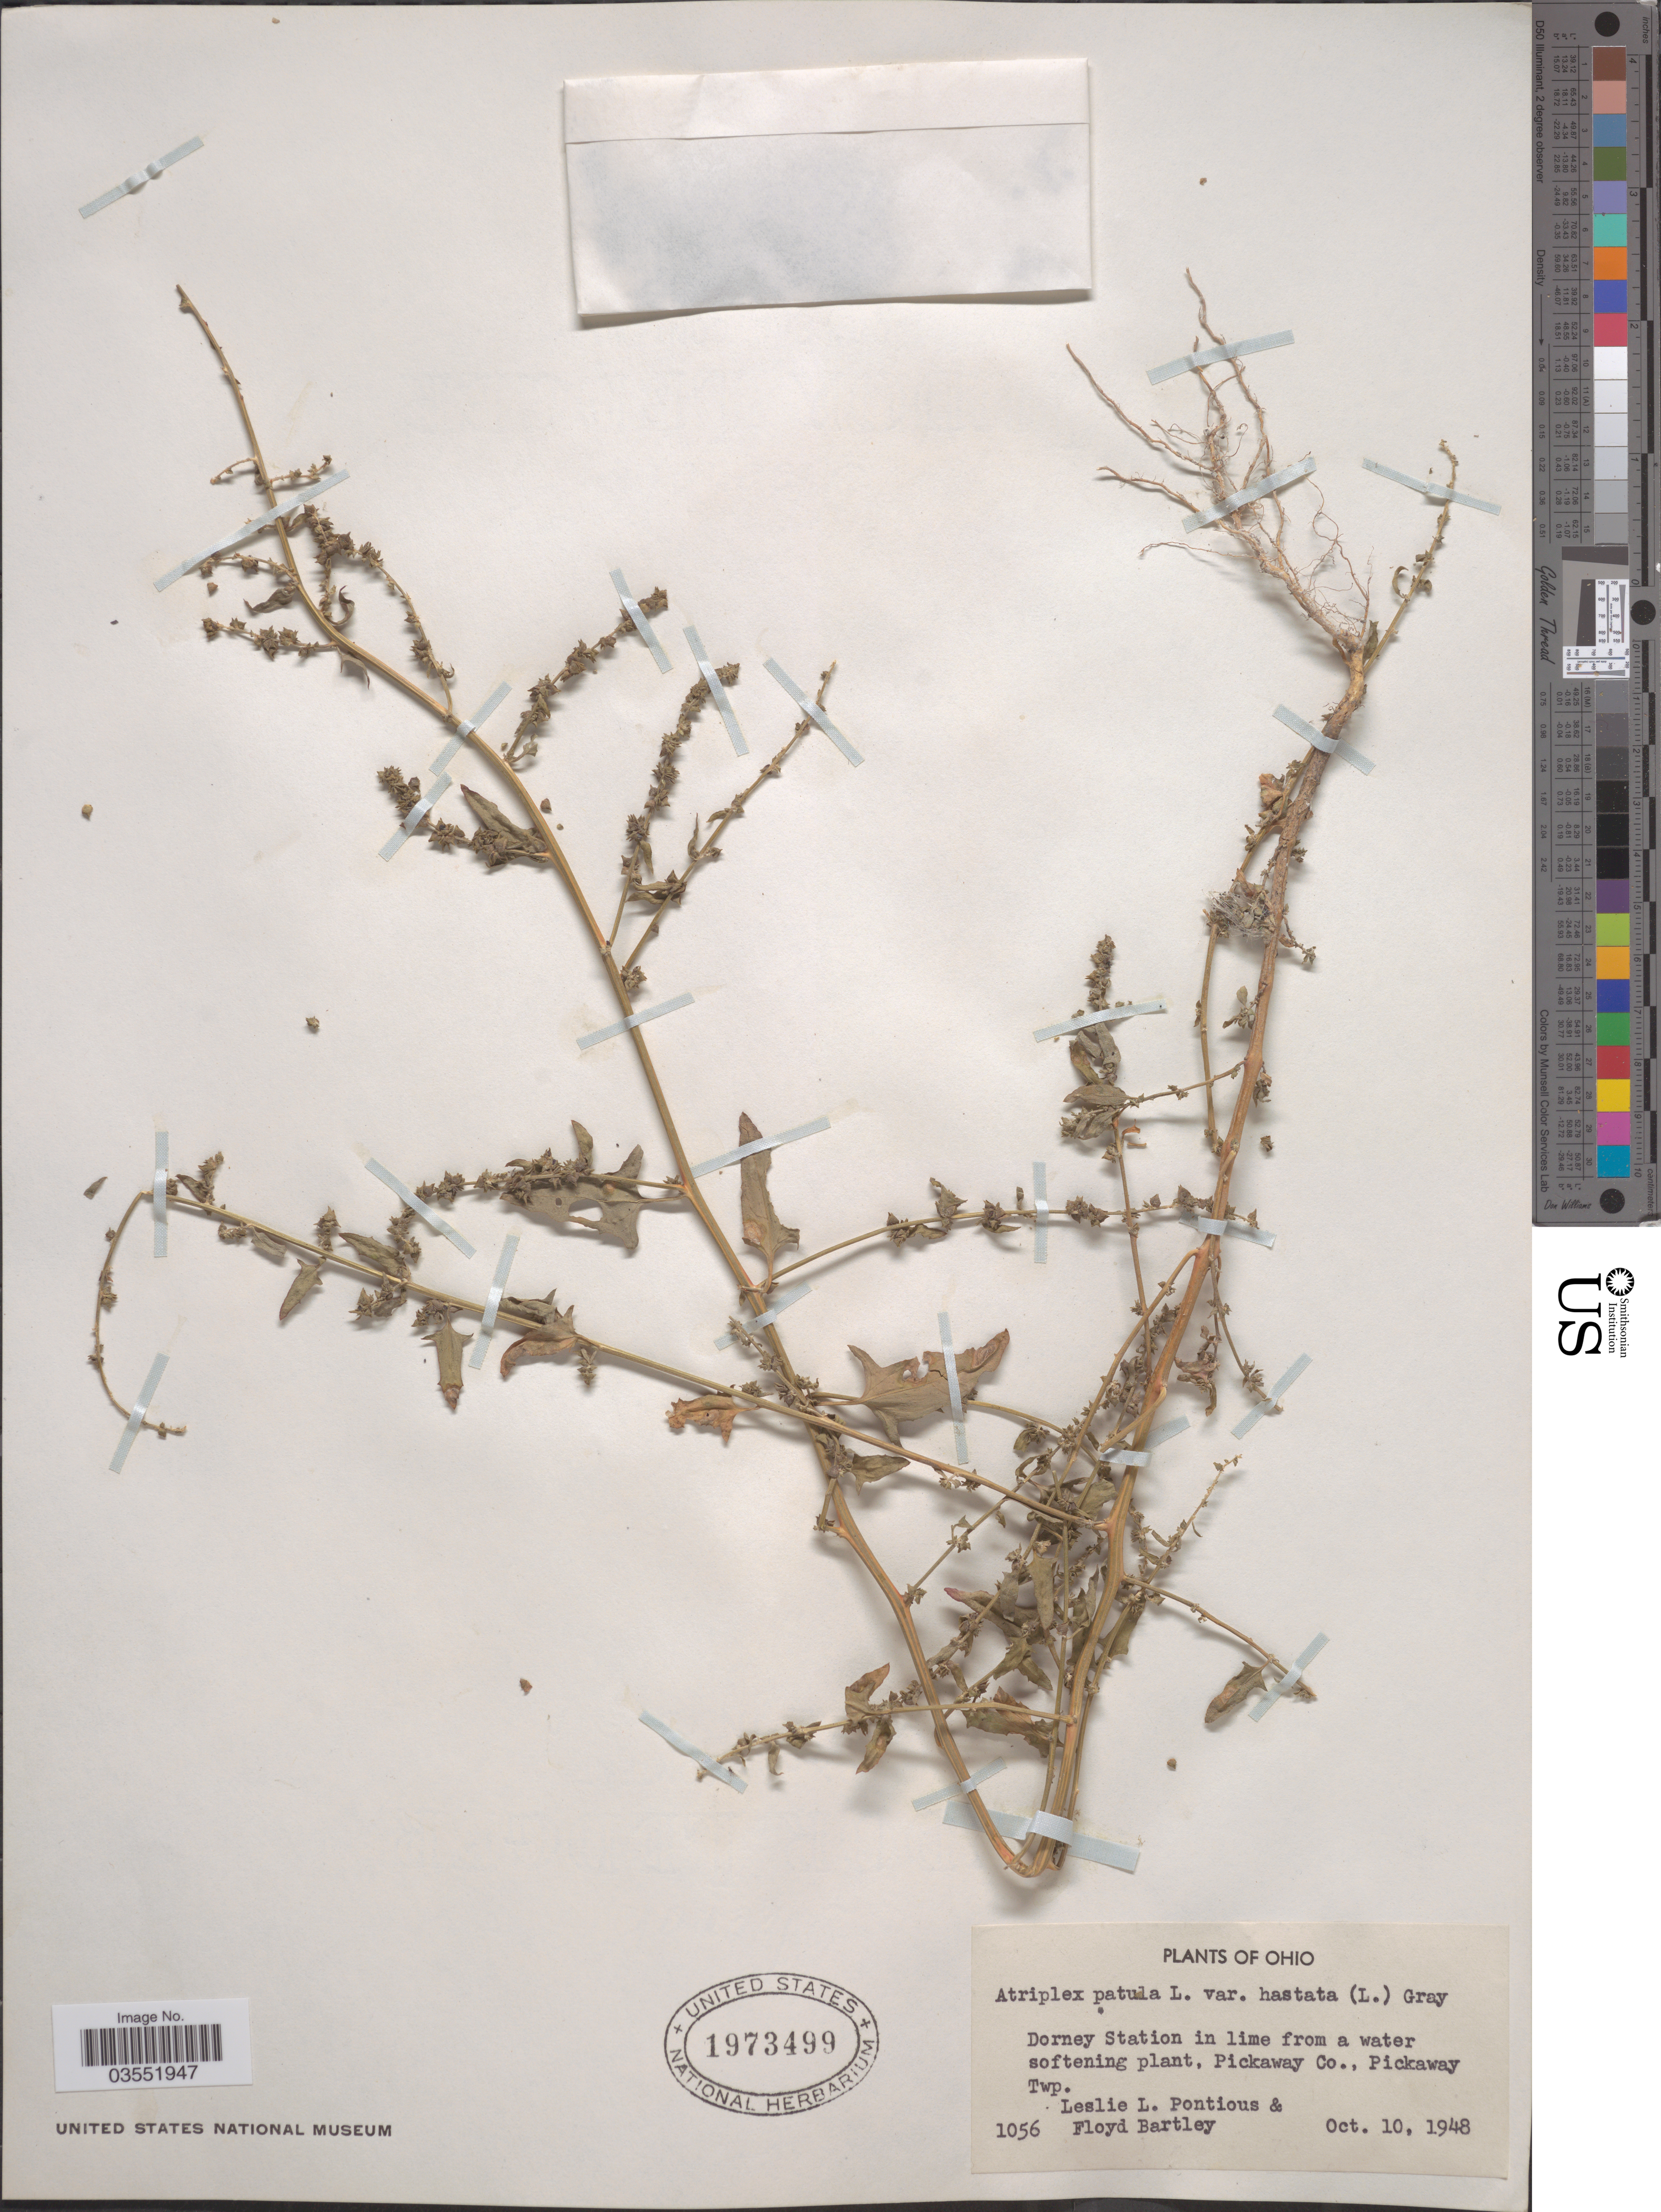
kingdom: Plantae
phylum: Tracheophyta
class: Magnoliopsida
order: Caryophyllales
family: Amaranthaceae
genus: Atriplex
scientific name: Atriplex hastata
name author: L.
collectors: L. L. Pontious & F. Bartley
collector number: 1056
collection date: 1948-10-10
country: United States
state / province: Ohio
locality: Dorney Station in lime from a water softening plant, Pickaway Co., Pickaway Twp.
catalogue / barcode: US 1973499